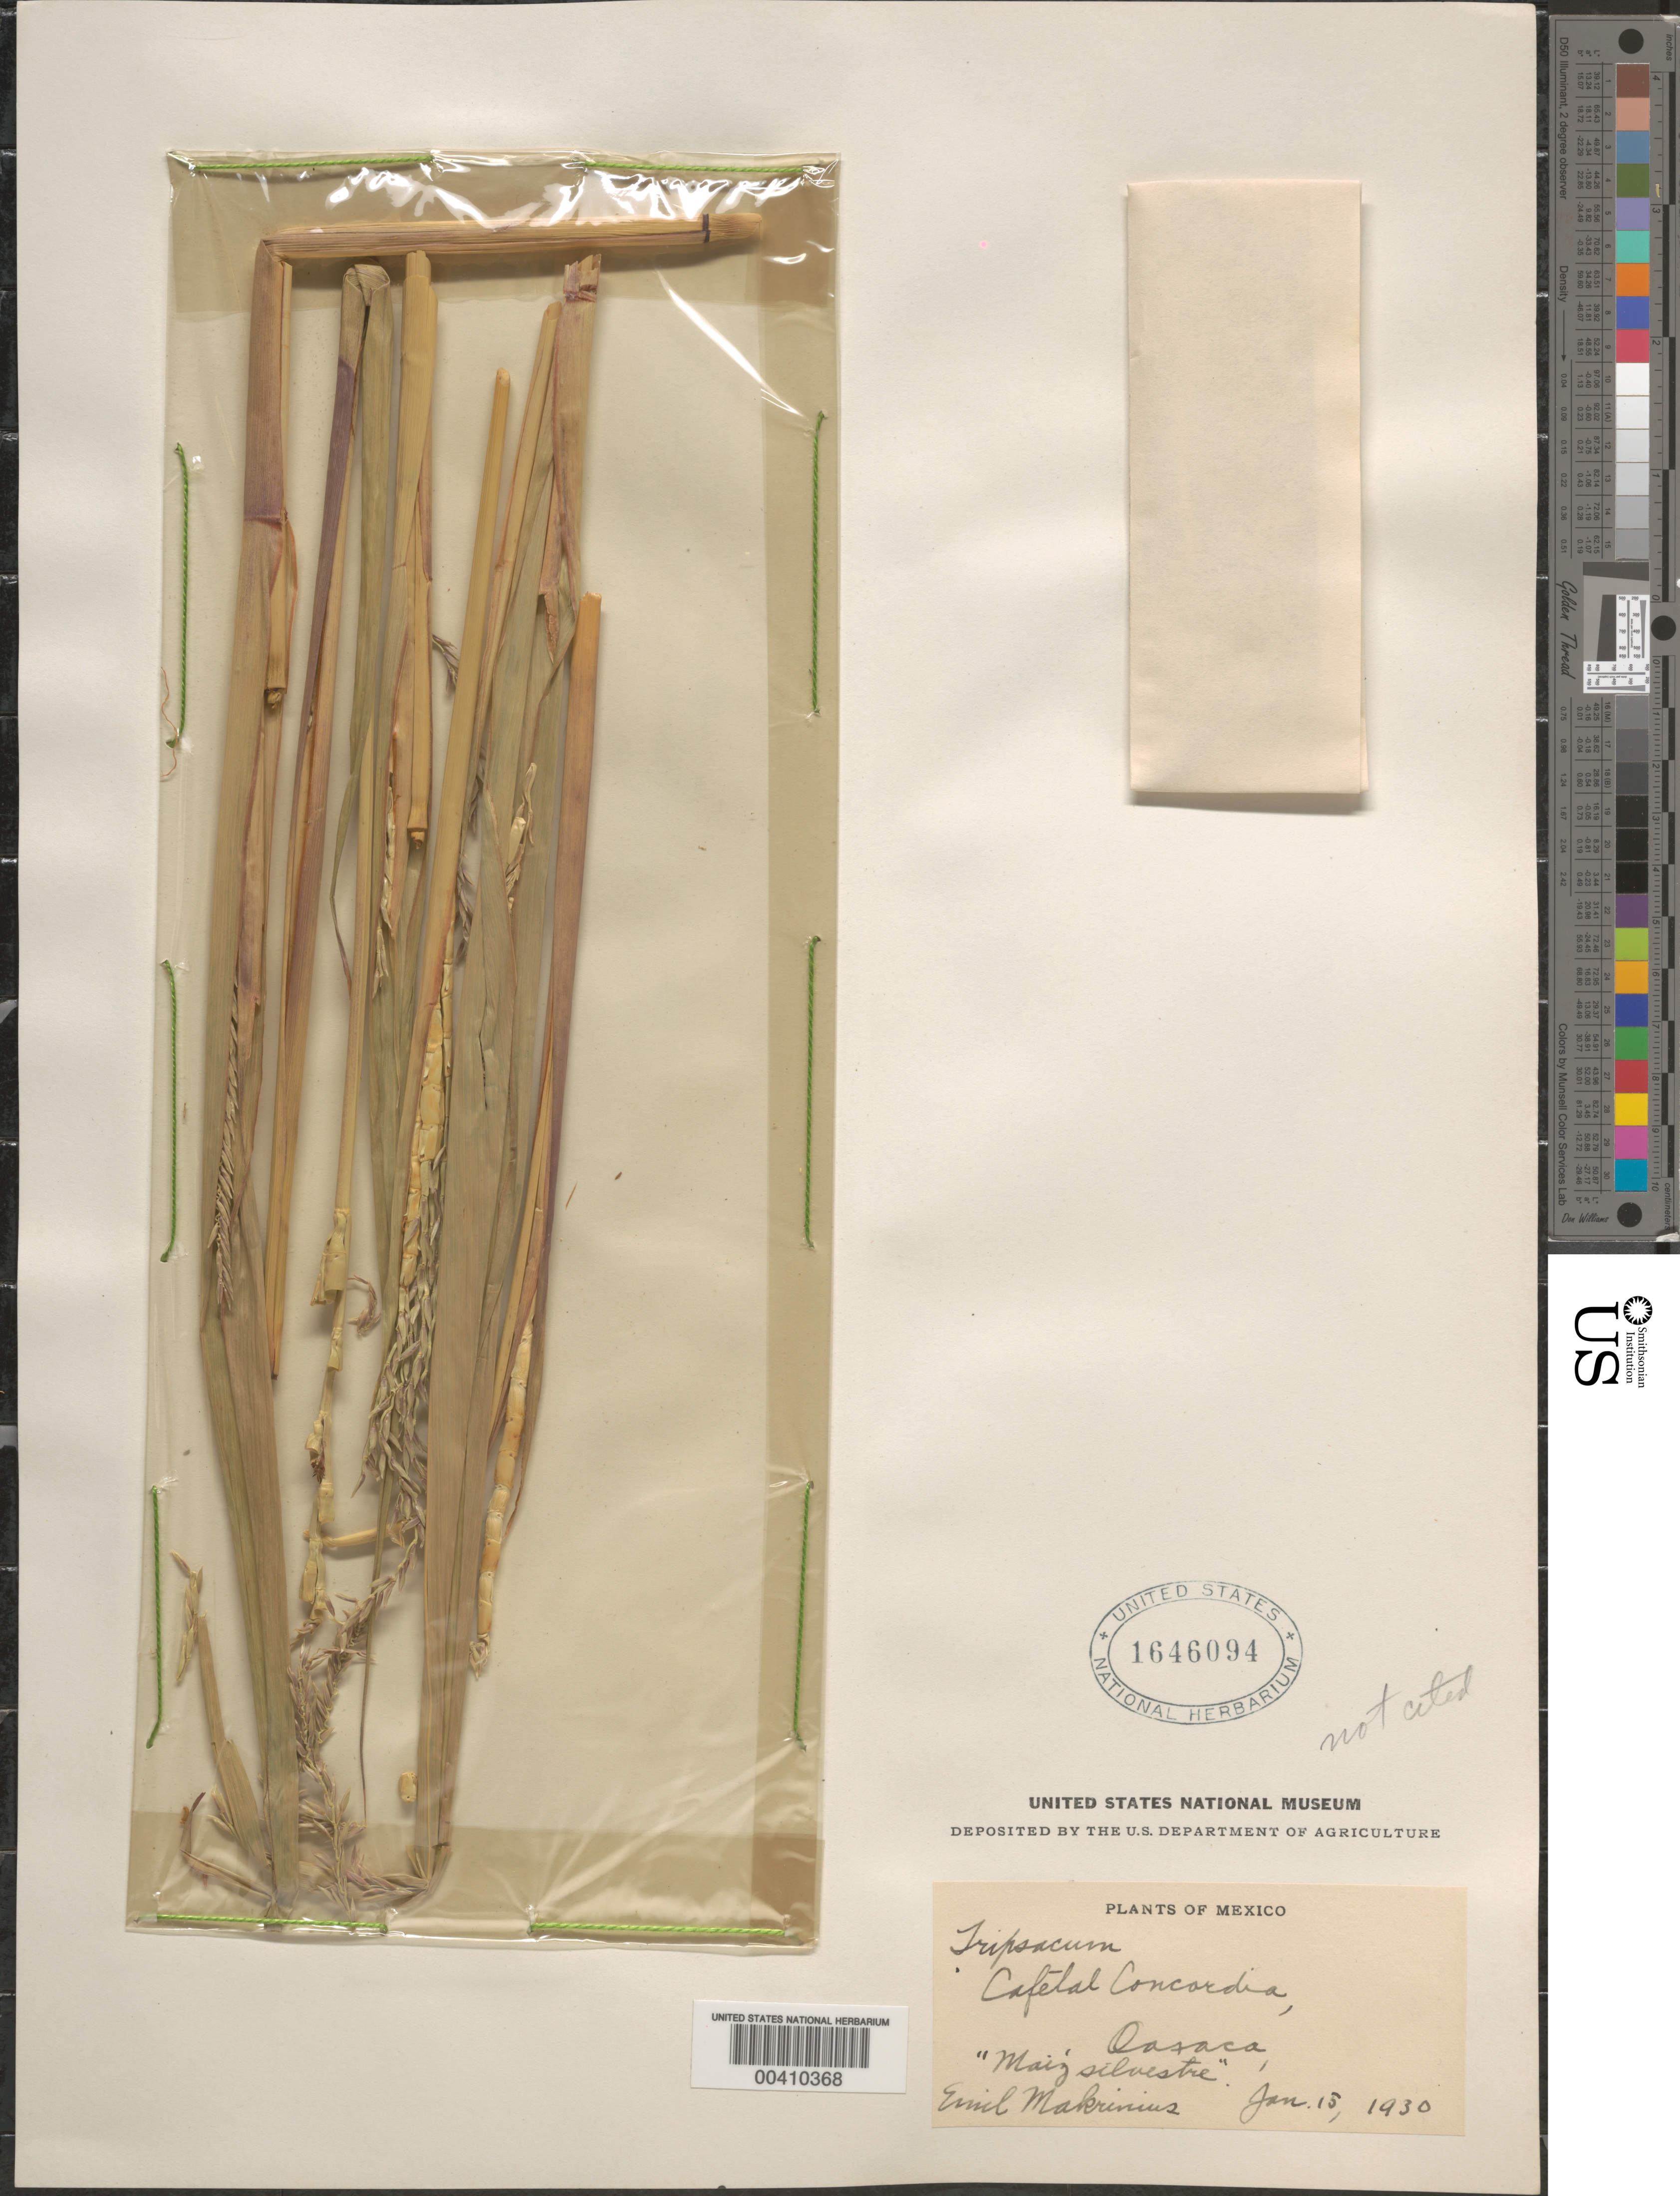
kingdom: Plantae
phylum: Tracheophyta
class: Liliopsida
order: Poales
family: Poaceae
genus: Tripsacum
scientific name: Tripsacum dactyloides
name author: (L.) L.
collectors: E. Makrinius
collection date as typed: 15 Jan 1930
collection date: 1930-01-15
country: Mexico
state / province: Oaxaca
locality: Cafetal Concordia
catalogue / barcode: US 1646094